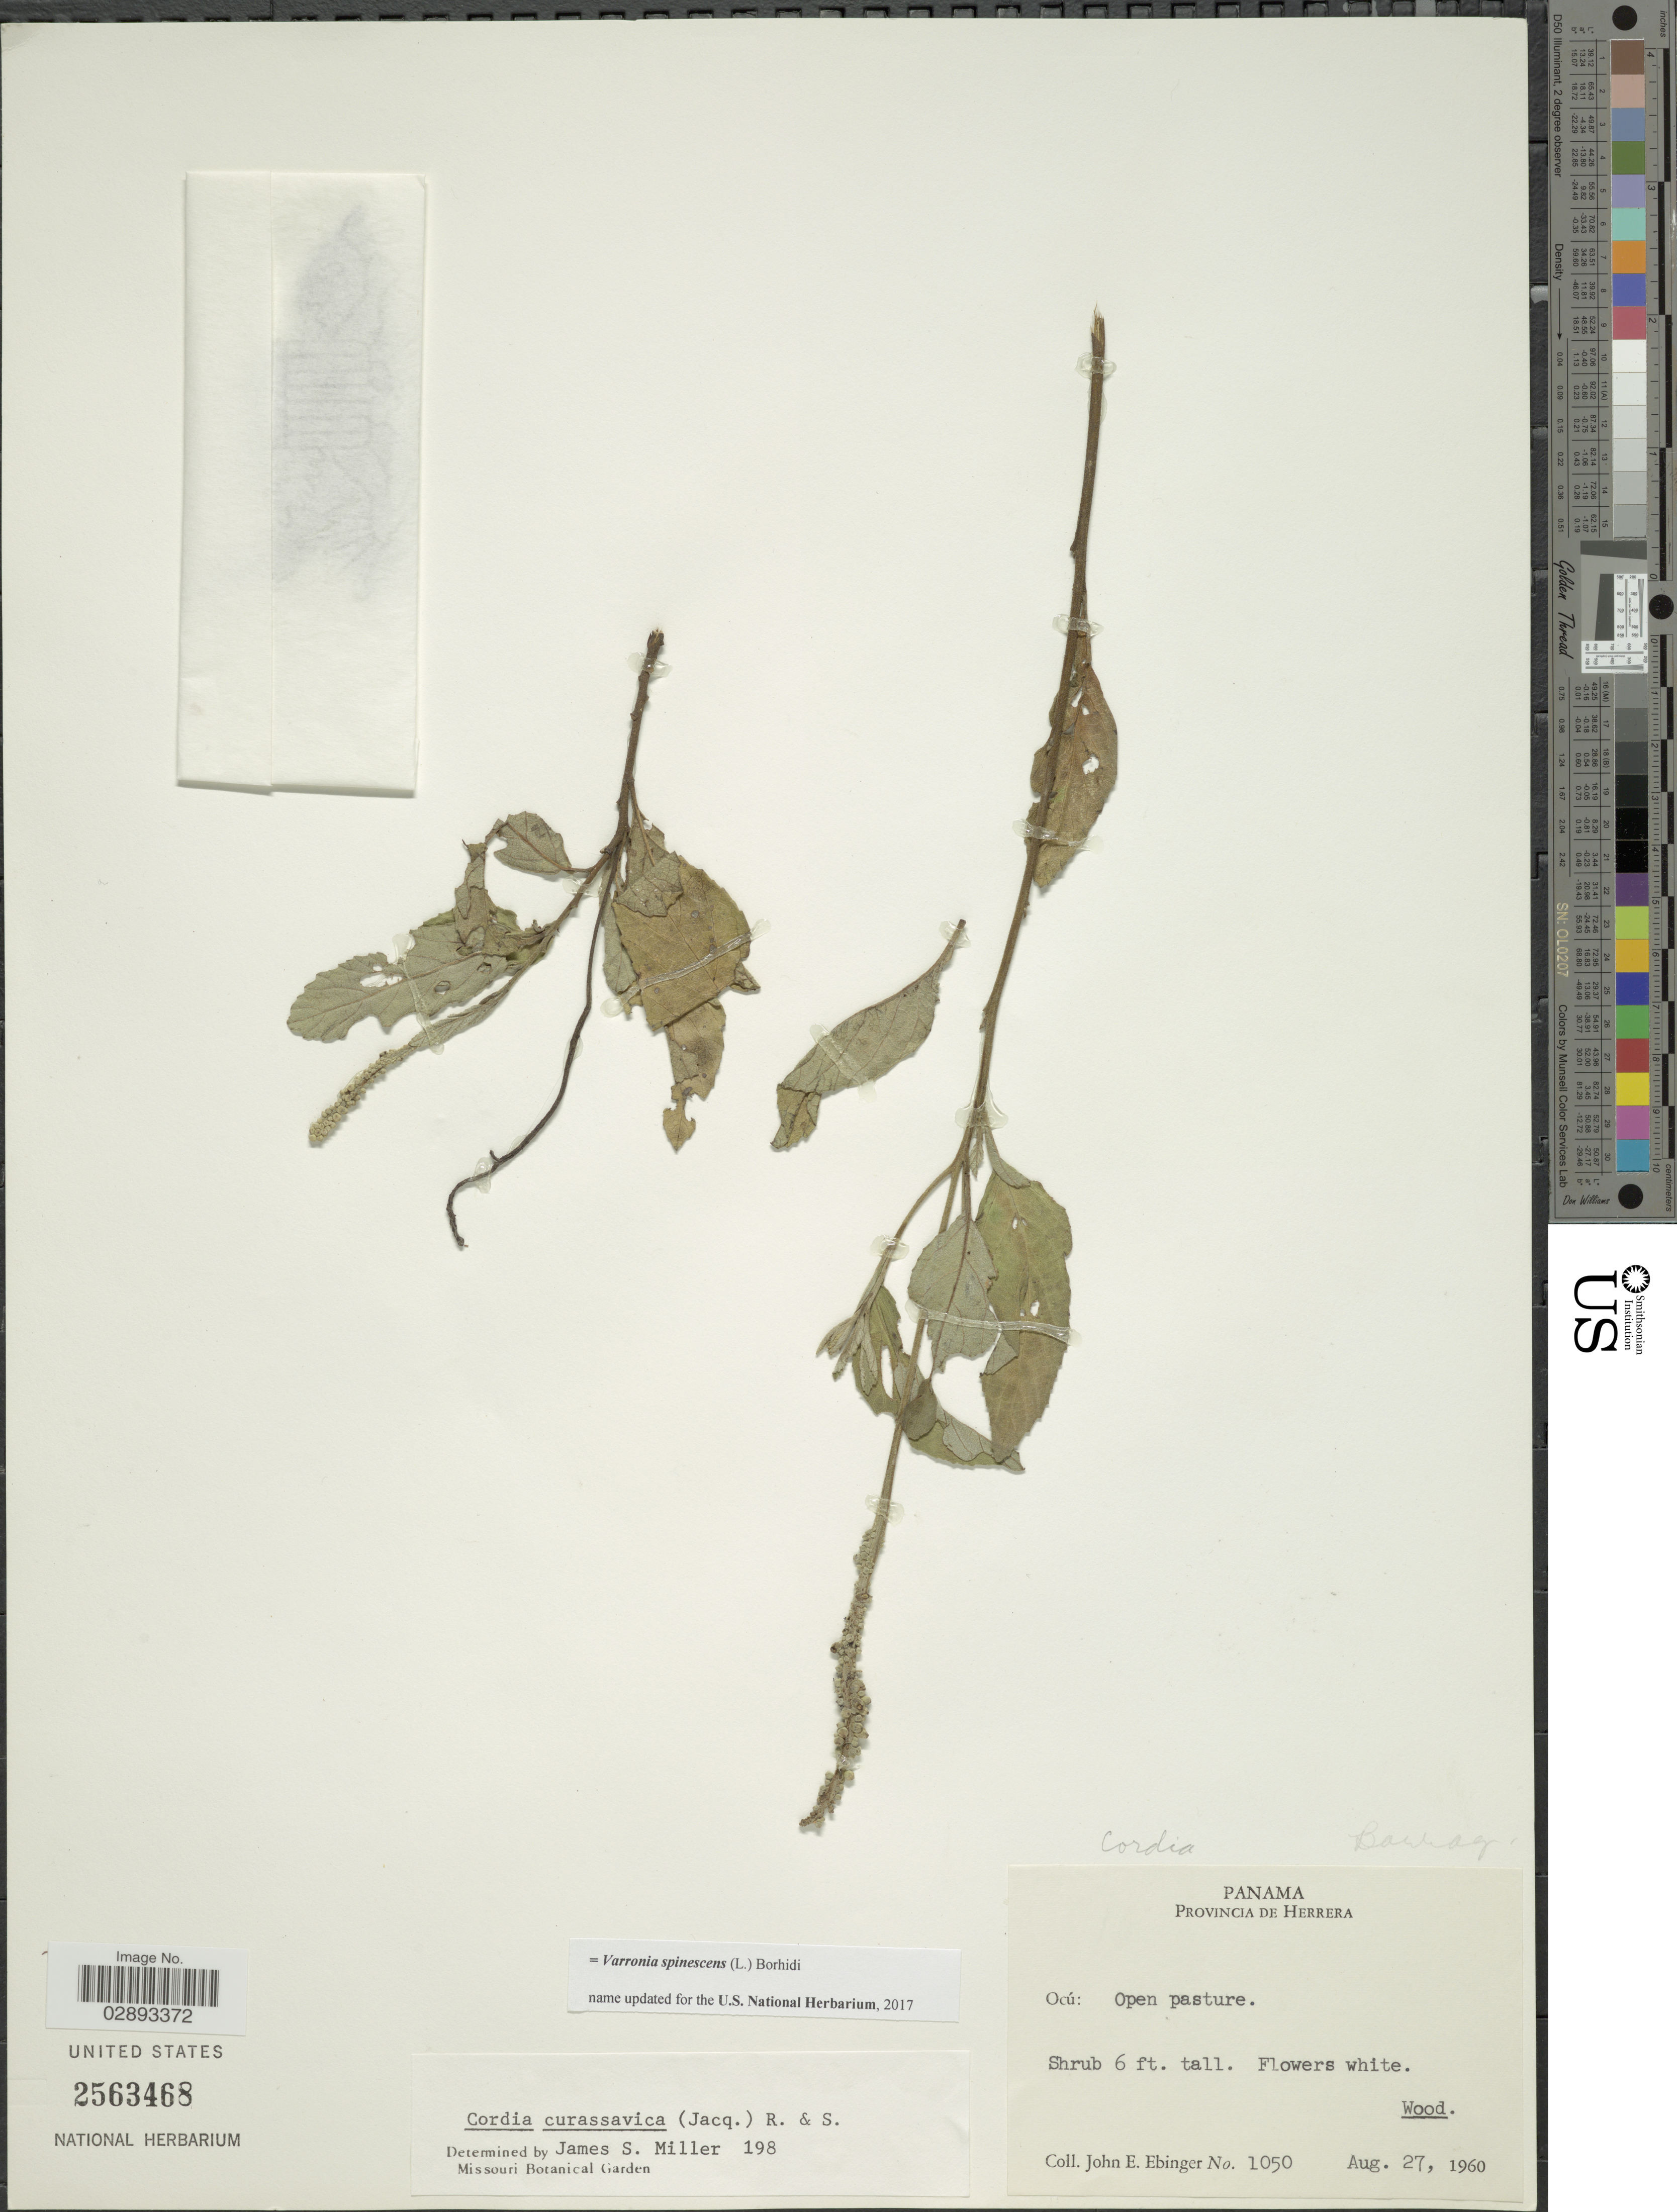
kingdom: Plantae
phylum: Tracheophyta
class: Magnoliopsida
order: Boraginales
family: Cordiaceae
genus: Varronia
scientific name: Varronia spinescens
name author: (L.) Borhidi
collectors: J. Ebinger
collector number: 1050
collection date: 1960-08-27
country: Panama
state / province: Herrera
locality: Provincia de Herrera, Ocú, Open pasture.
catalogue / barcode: US 2563468